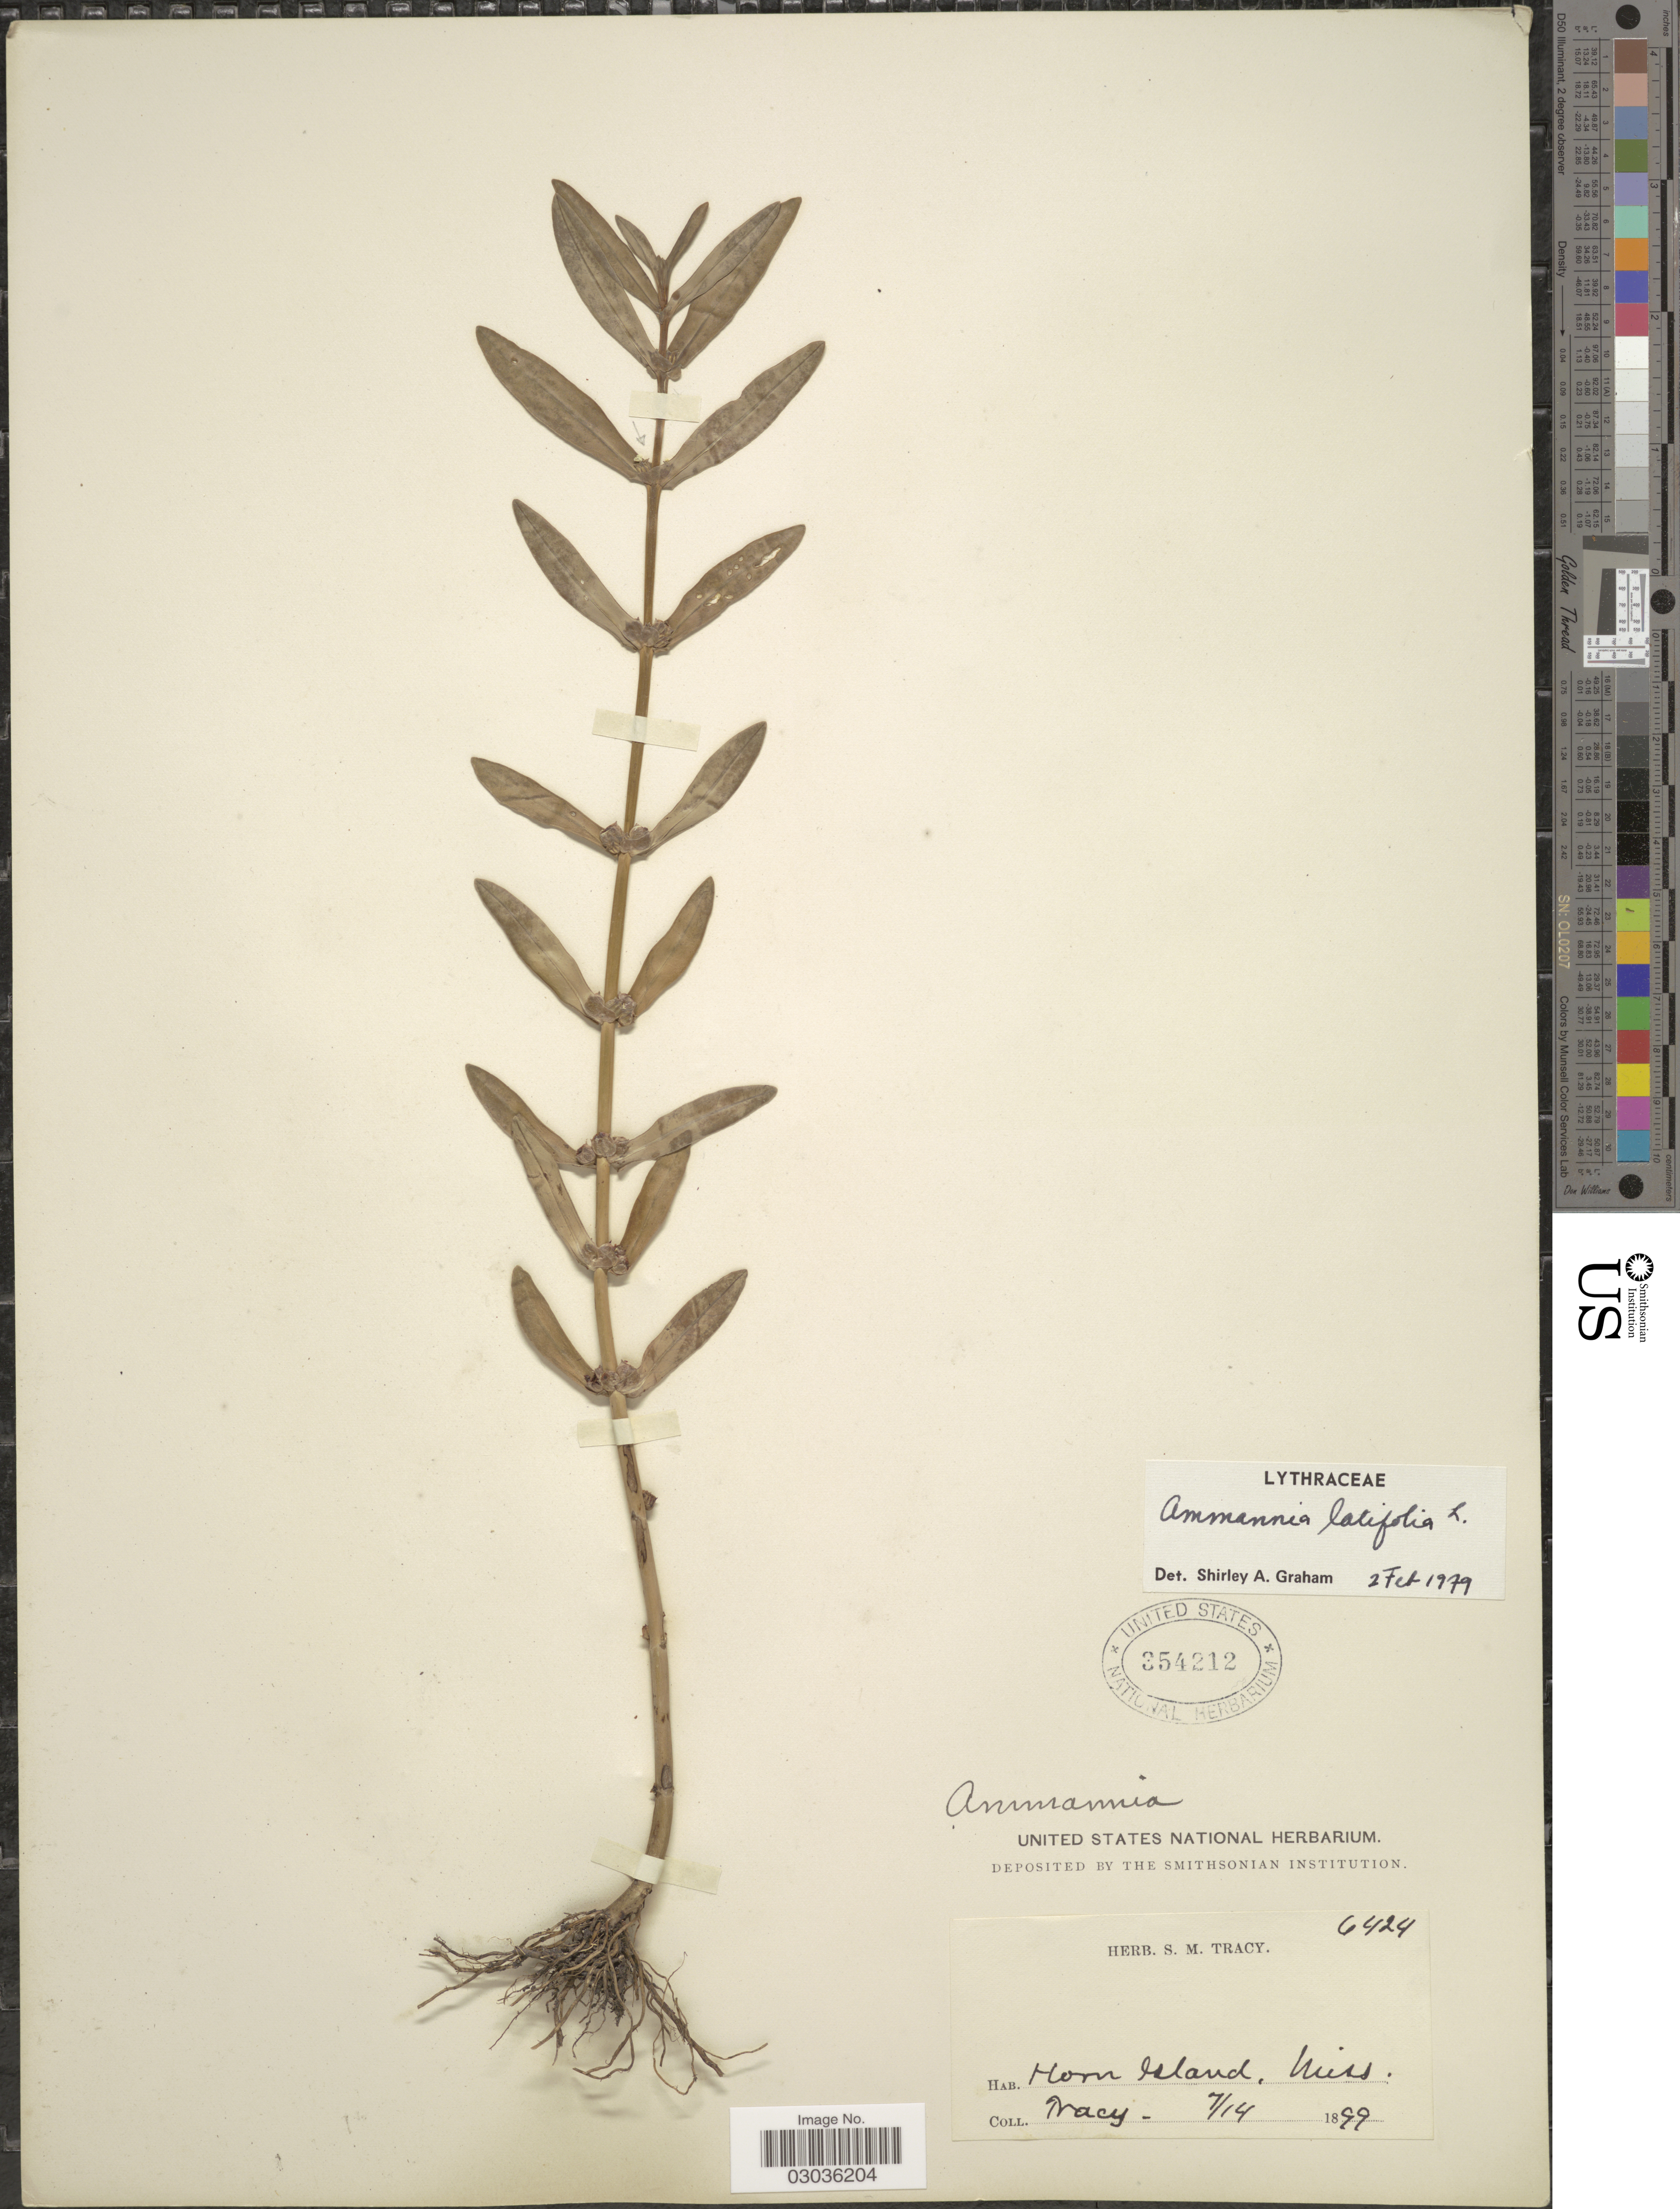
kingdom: Plantae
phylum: Tracheophyta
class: Magnoliopsida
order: Myrtales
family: Lythraceae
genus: Ammannia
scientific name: Ammannia latifolia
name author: L.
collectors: S. M. Tracy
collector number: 6424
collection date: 1899-07-14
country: United States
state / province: Mississippi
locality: Horn Island.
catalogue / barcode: US 354212